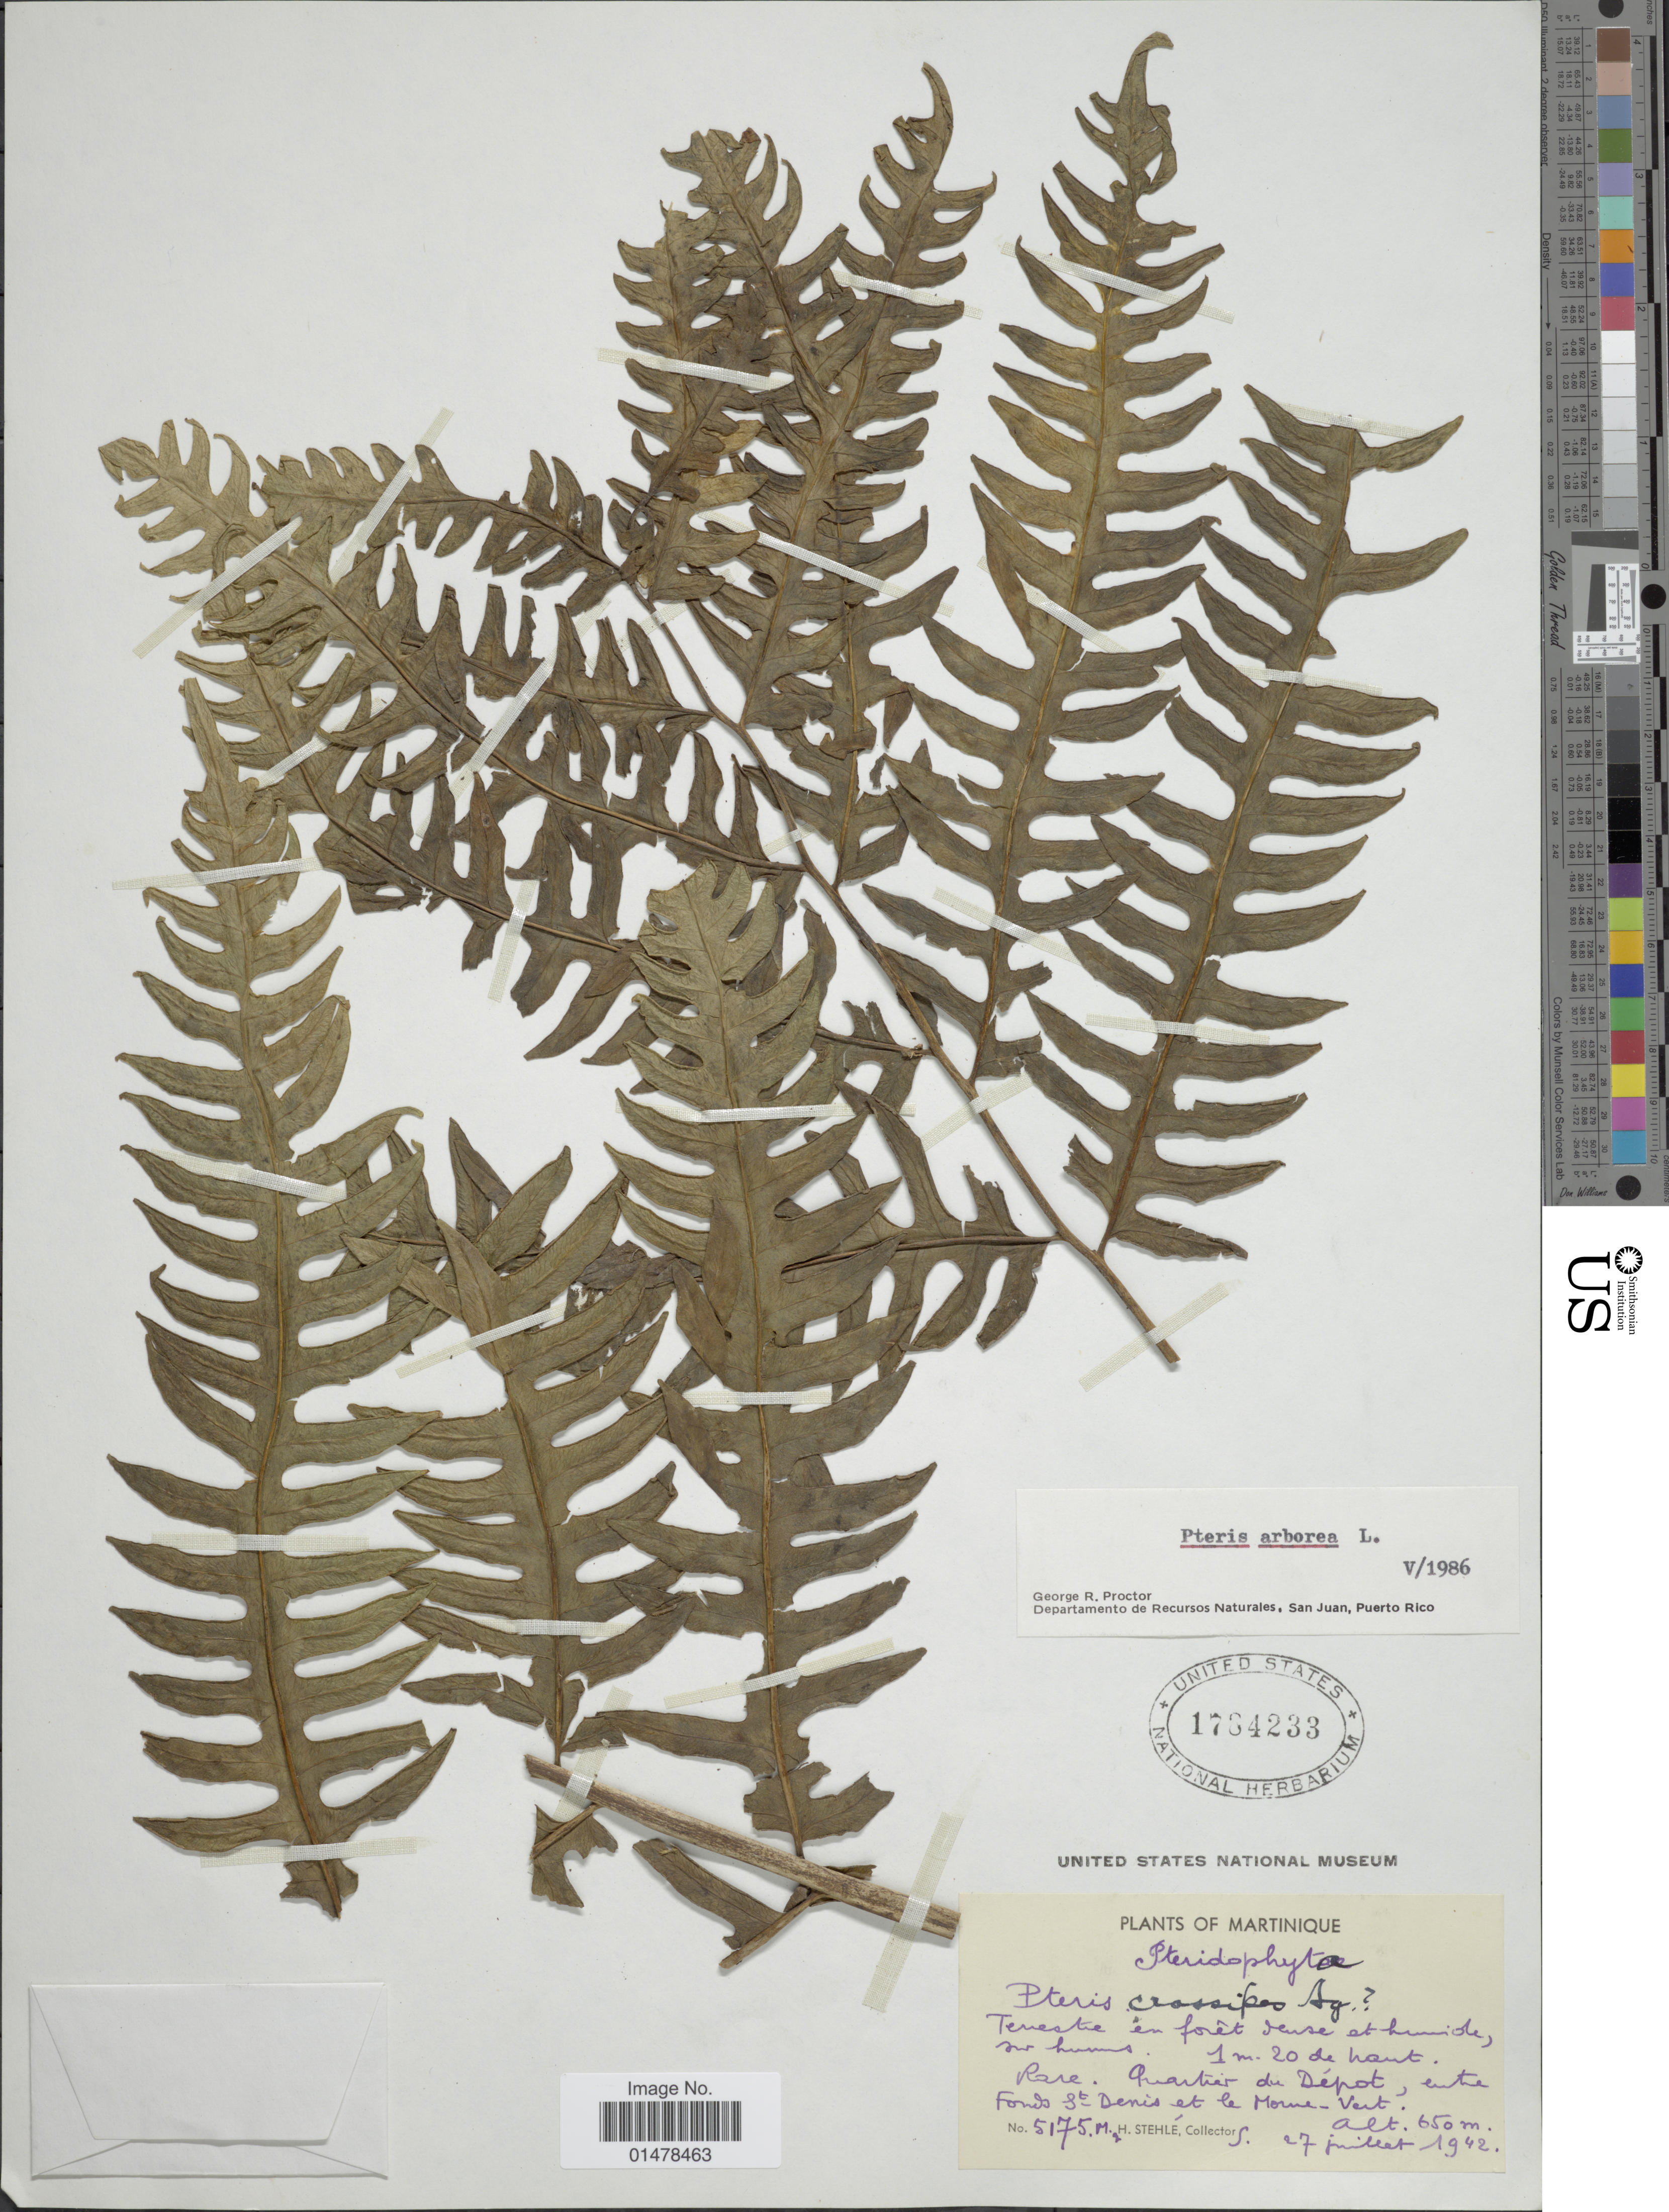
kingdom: Plantae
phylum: Tracheophyta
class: Polypodiopsida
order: Polypodiales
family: Pteridaceae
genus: Pteris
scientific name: Pteris arborea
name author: L.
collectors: M. Stehlé & H. Stehlé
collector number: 5175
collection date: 1942-07-27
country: Martinique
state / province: Saint Pierre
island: Martinique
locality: Terrestre en forêt dense et humide, sur humus. Quartier du Dépot, entre Fonds St Denis et le Morne-Vert.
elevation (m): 650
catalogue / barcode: US 1784233